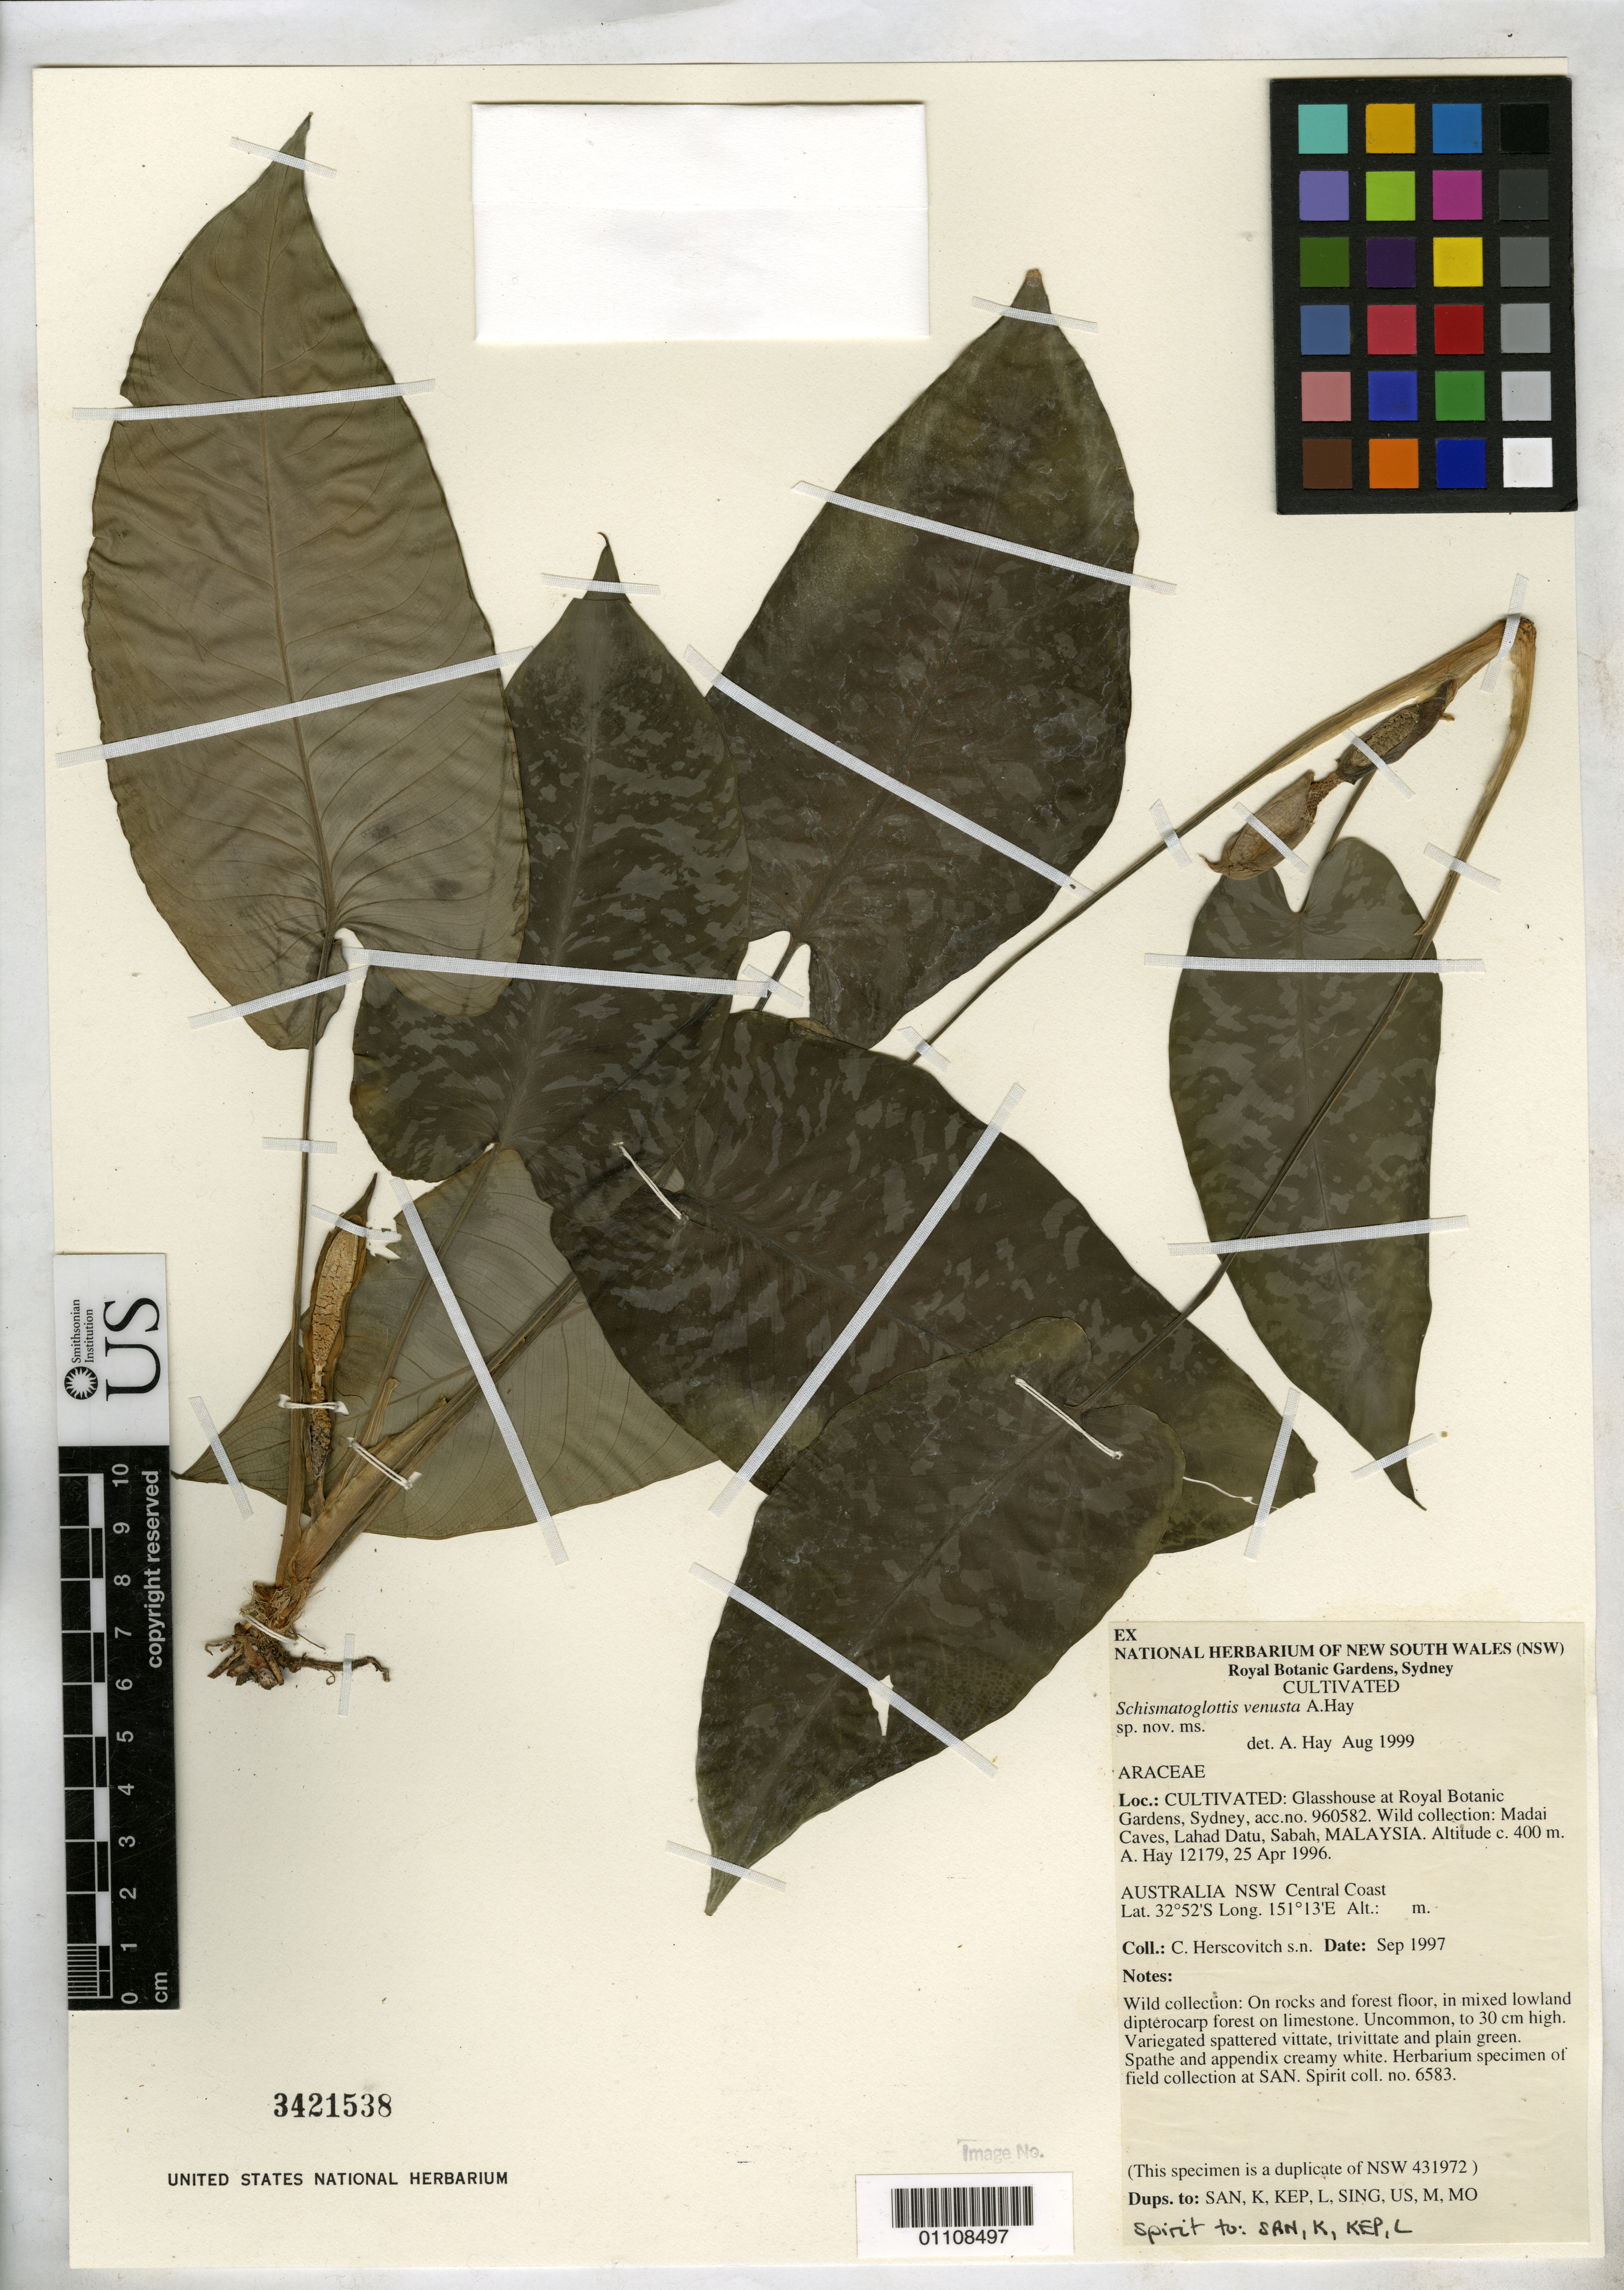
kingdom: Plantae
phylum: Tracheophyta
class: Liliopsida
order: Alismatales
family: Araceae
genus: Schismatoglottis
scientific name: Schismatoglottis venusta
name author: A. Hay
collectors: C. Herscovitch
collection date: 1997-09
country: Australia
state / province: New South Wales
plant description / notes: CULTIVATED: Glasshouse at Royal Botanic gardens, Sydney, acc. no. 960582. WILD: Madai Caves, Lahad Datu, Sabah, Malasia. Alt. 400m, A. Hay 12179, 25 apr 1996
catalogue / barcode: US 3421538